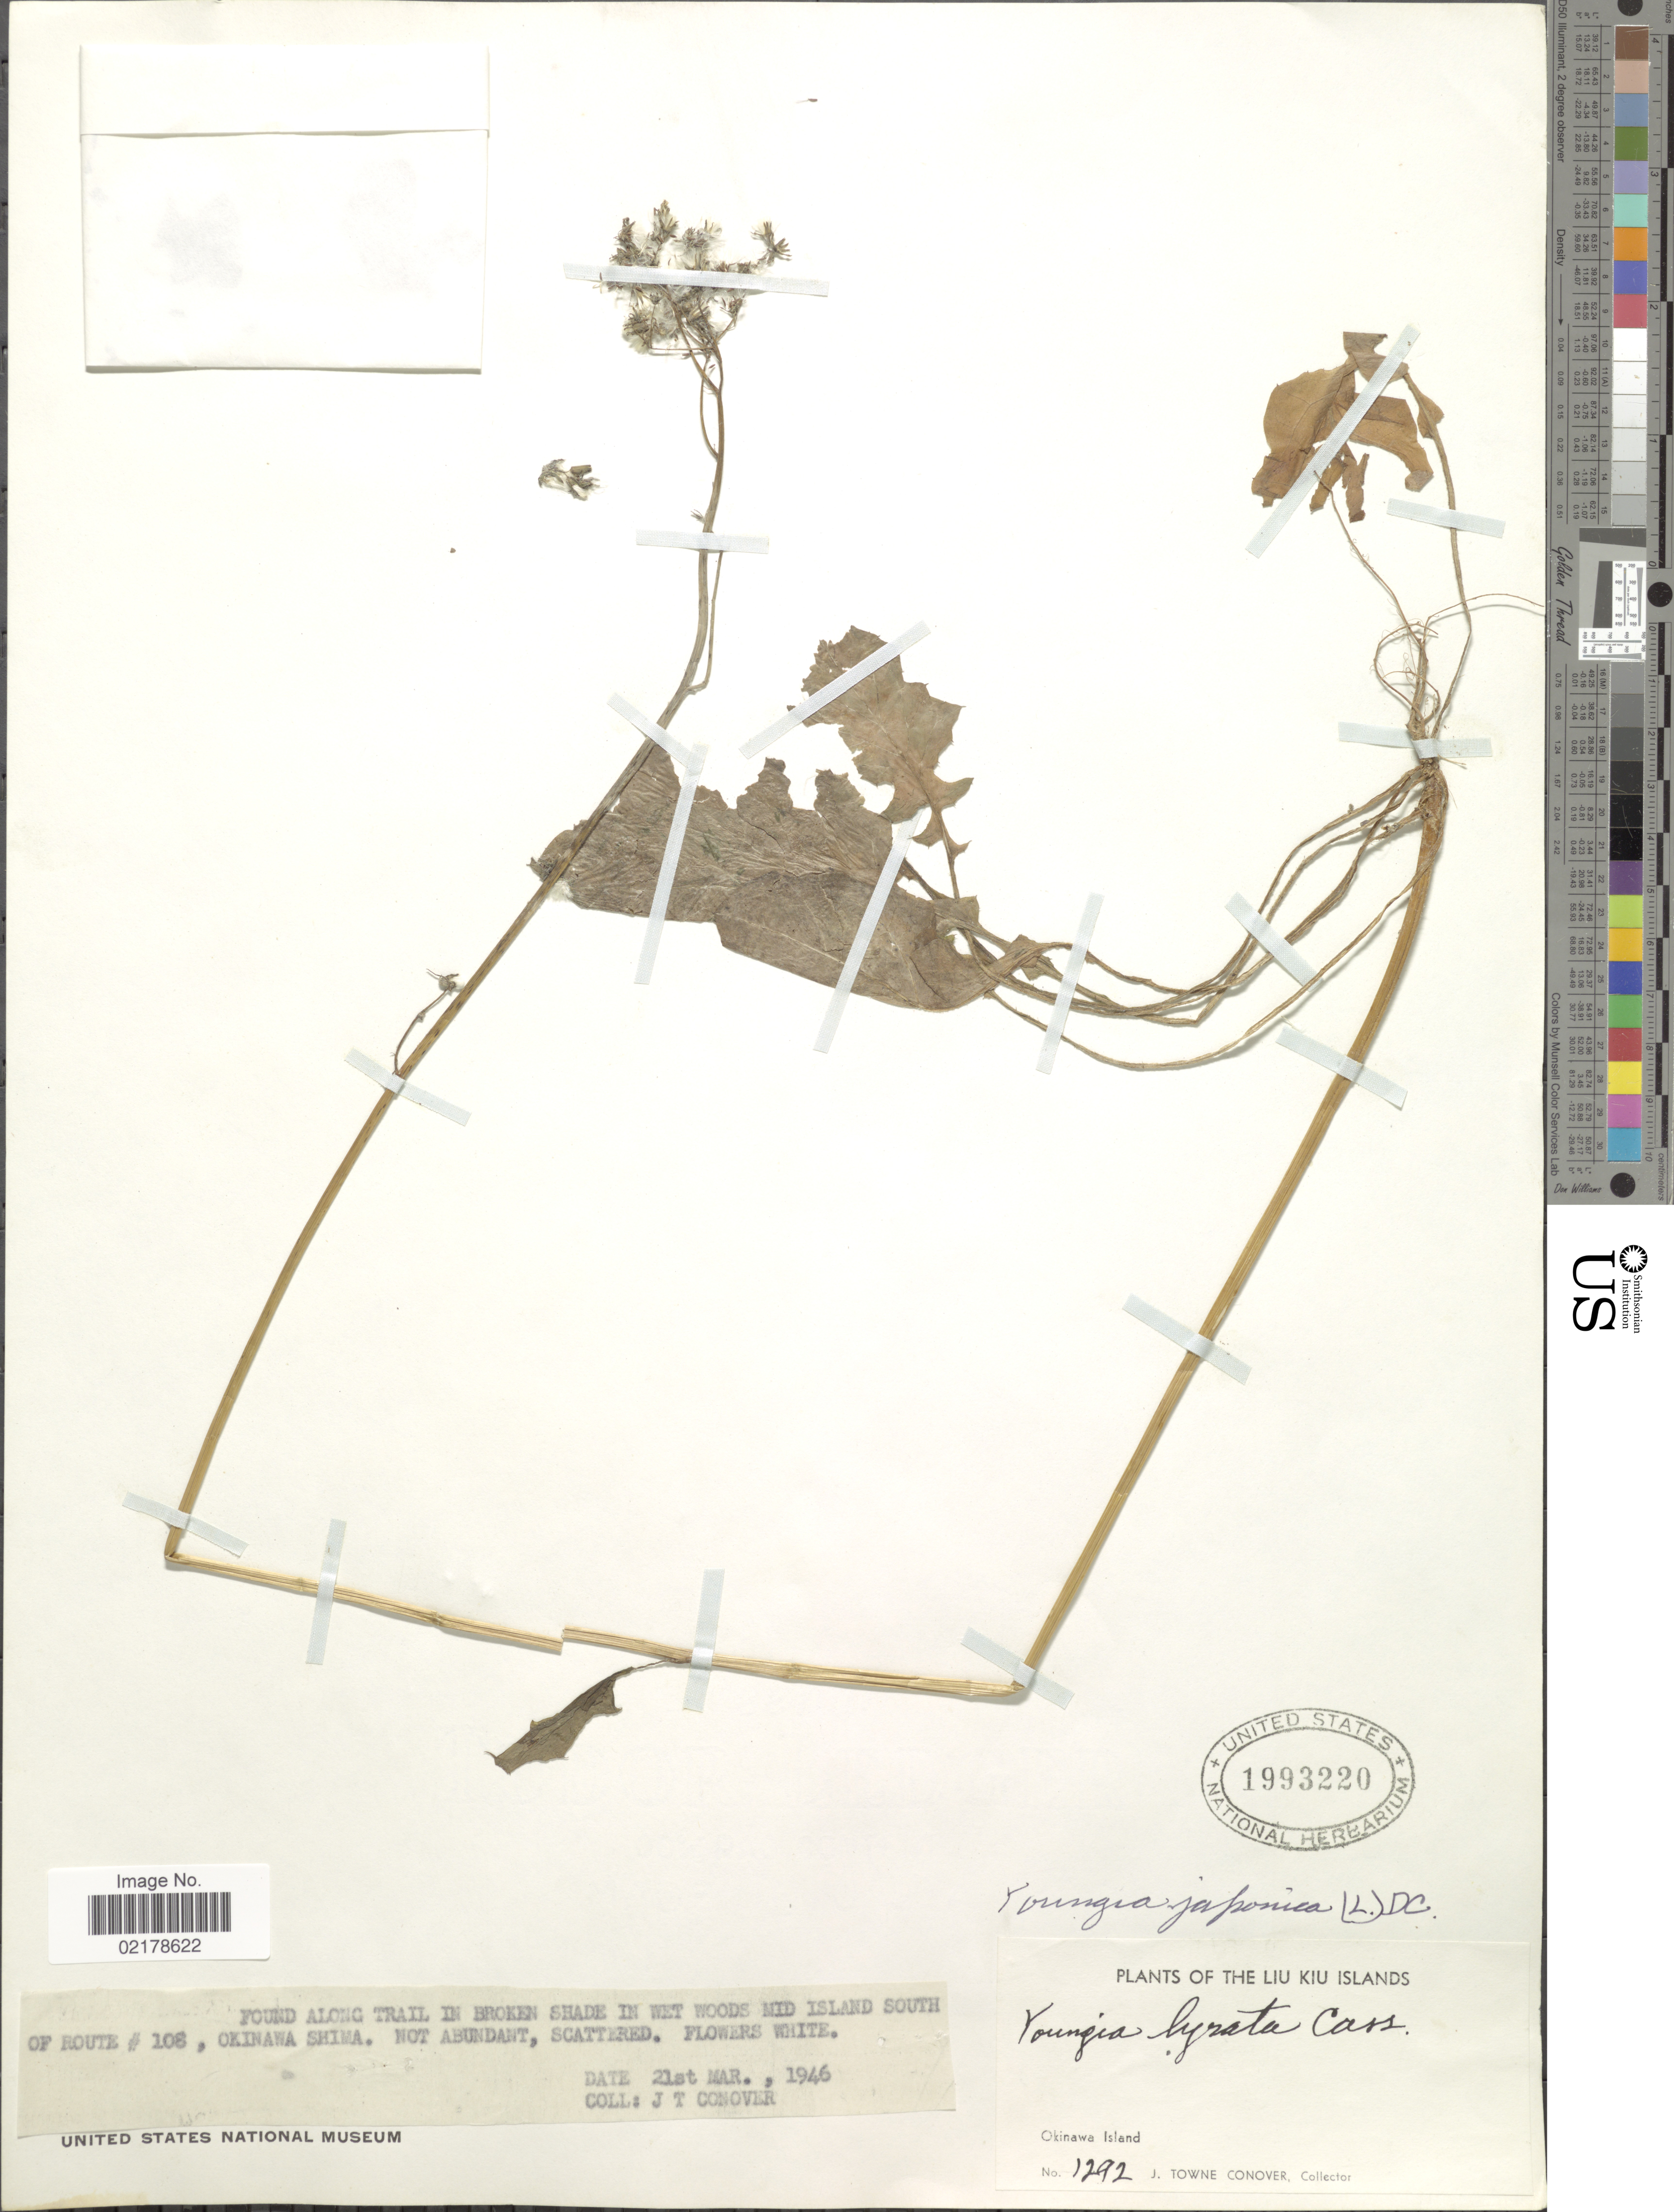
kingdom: Plantae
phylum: Tracheophyta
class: Magnoliopsida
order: Asterales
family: Asteraceae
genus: Youngia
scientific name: Youngia japonica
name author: (L.) DC.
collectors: J. T. Conover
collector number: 1292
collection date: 1946-03-21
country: Japan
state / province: Okinawa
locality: Liu Kiu Islands. Okinawa Island. Found along trail in broken shade in wet woods Mid Island South of Route #108, Okinawa Shima.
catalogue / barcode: US 1993220